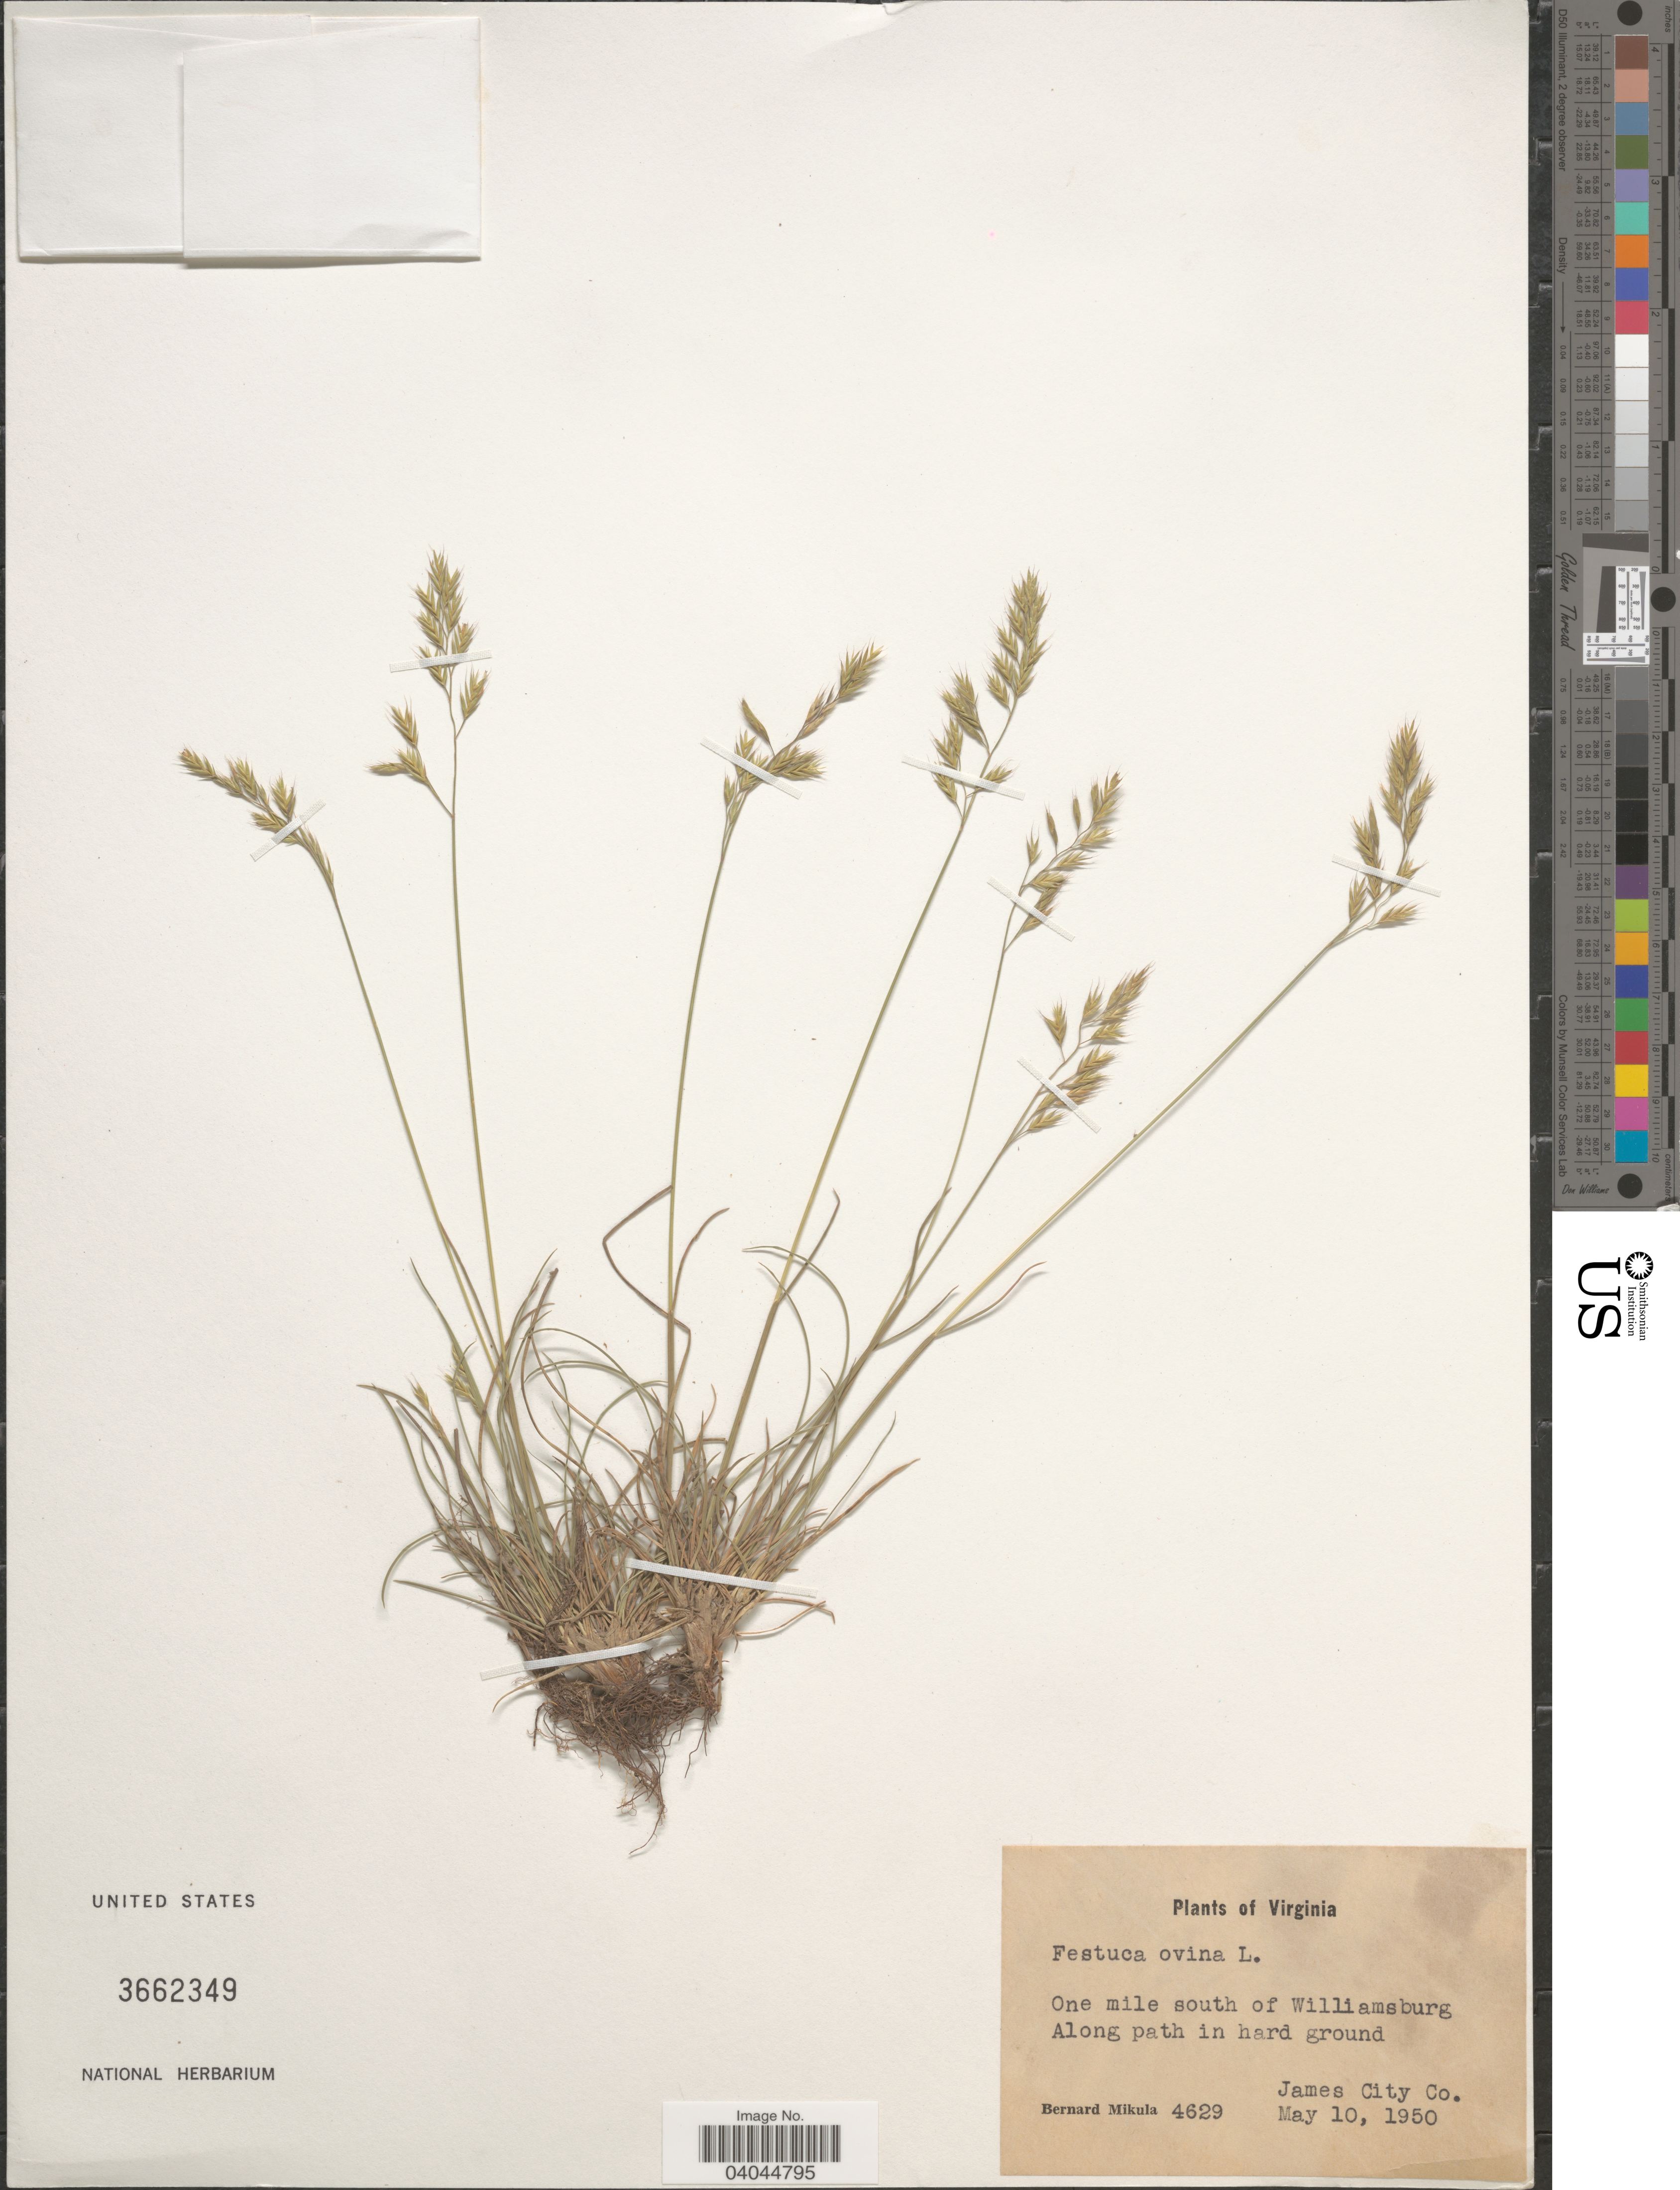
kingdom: Plantae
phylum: Tracheophyta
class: Liliopsida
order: Poales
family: Poaceae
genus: Festuca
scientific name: Festuca ovina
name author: L.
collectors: B. Mikula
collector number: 4629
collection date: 1950-05-10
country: United States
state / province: Virginia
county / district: James City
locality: One mile south of Williamsburg. Along path in hard ground. James City Co.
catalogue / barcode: US 3662349